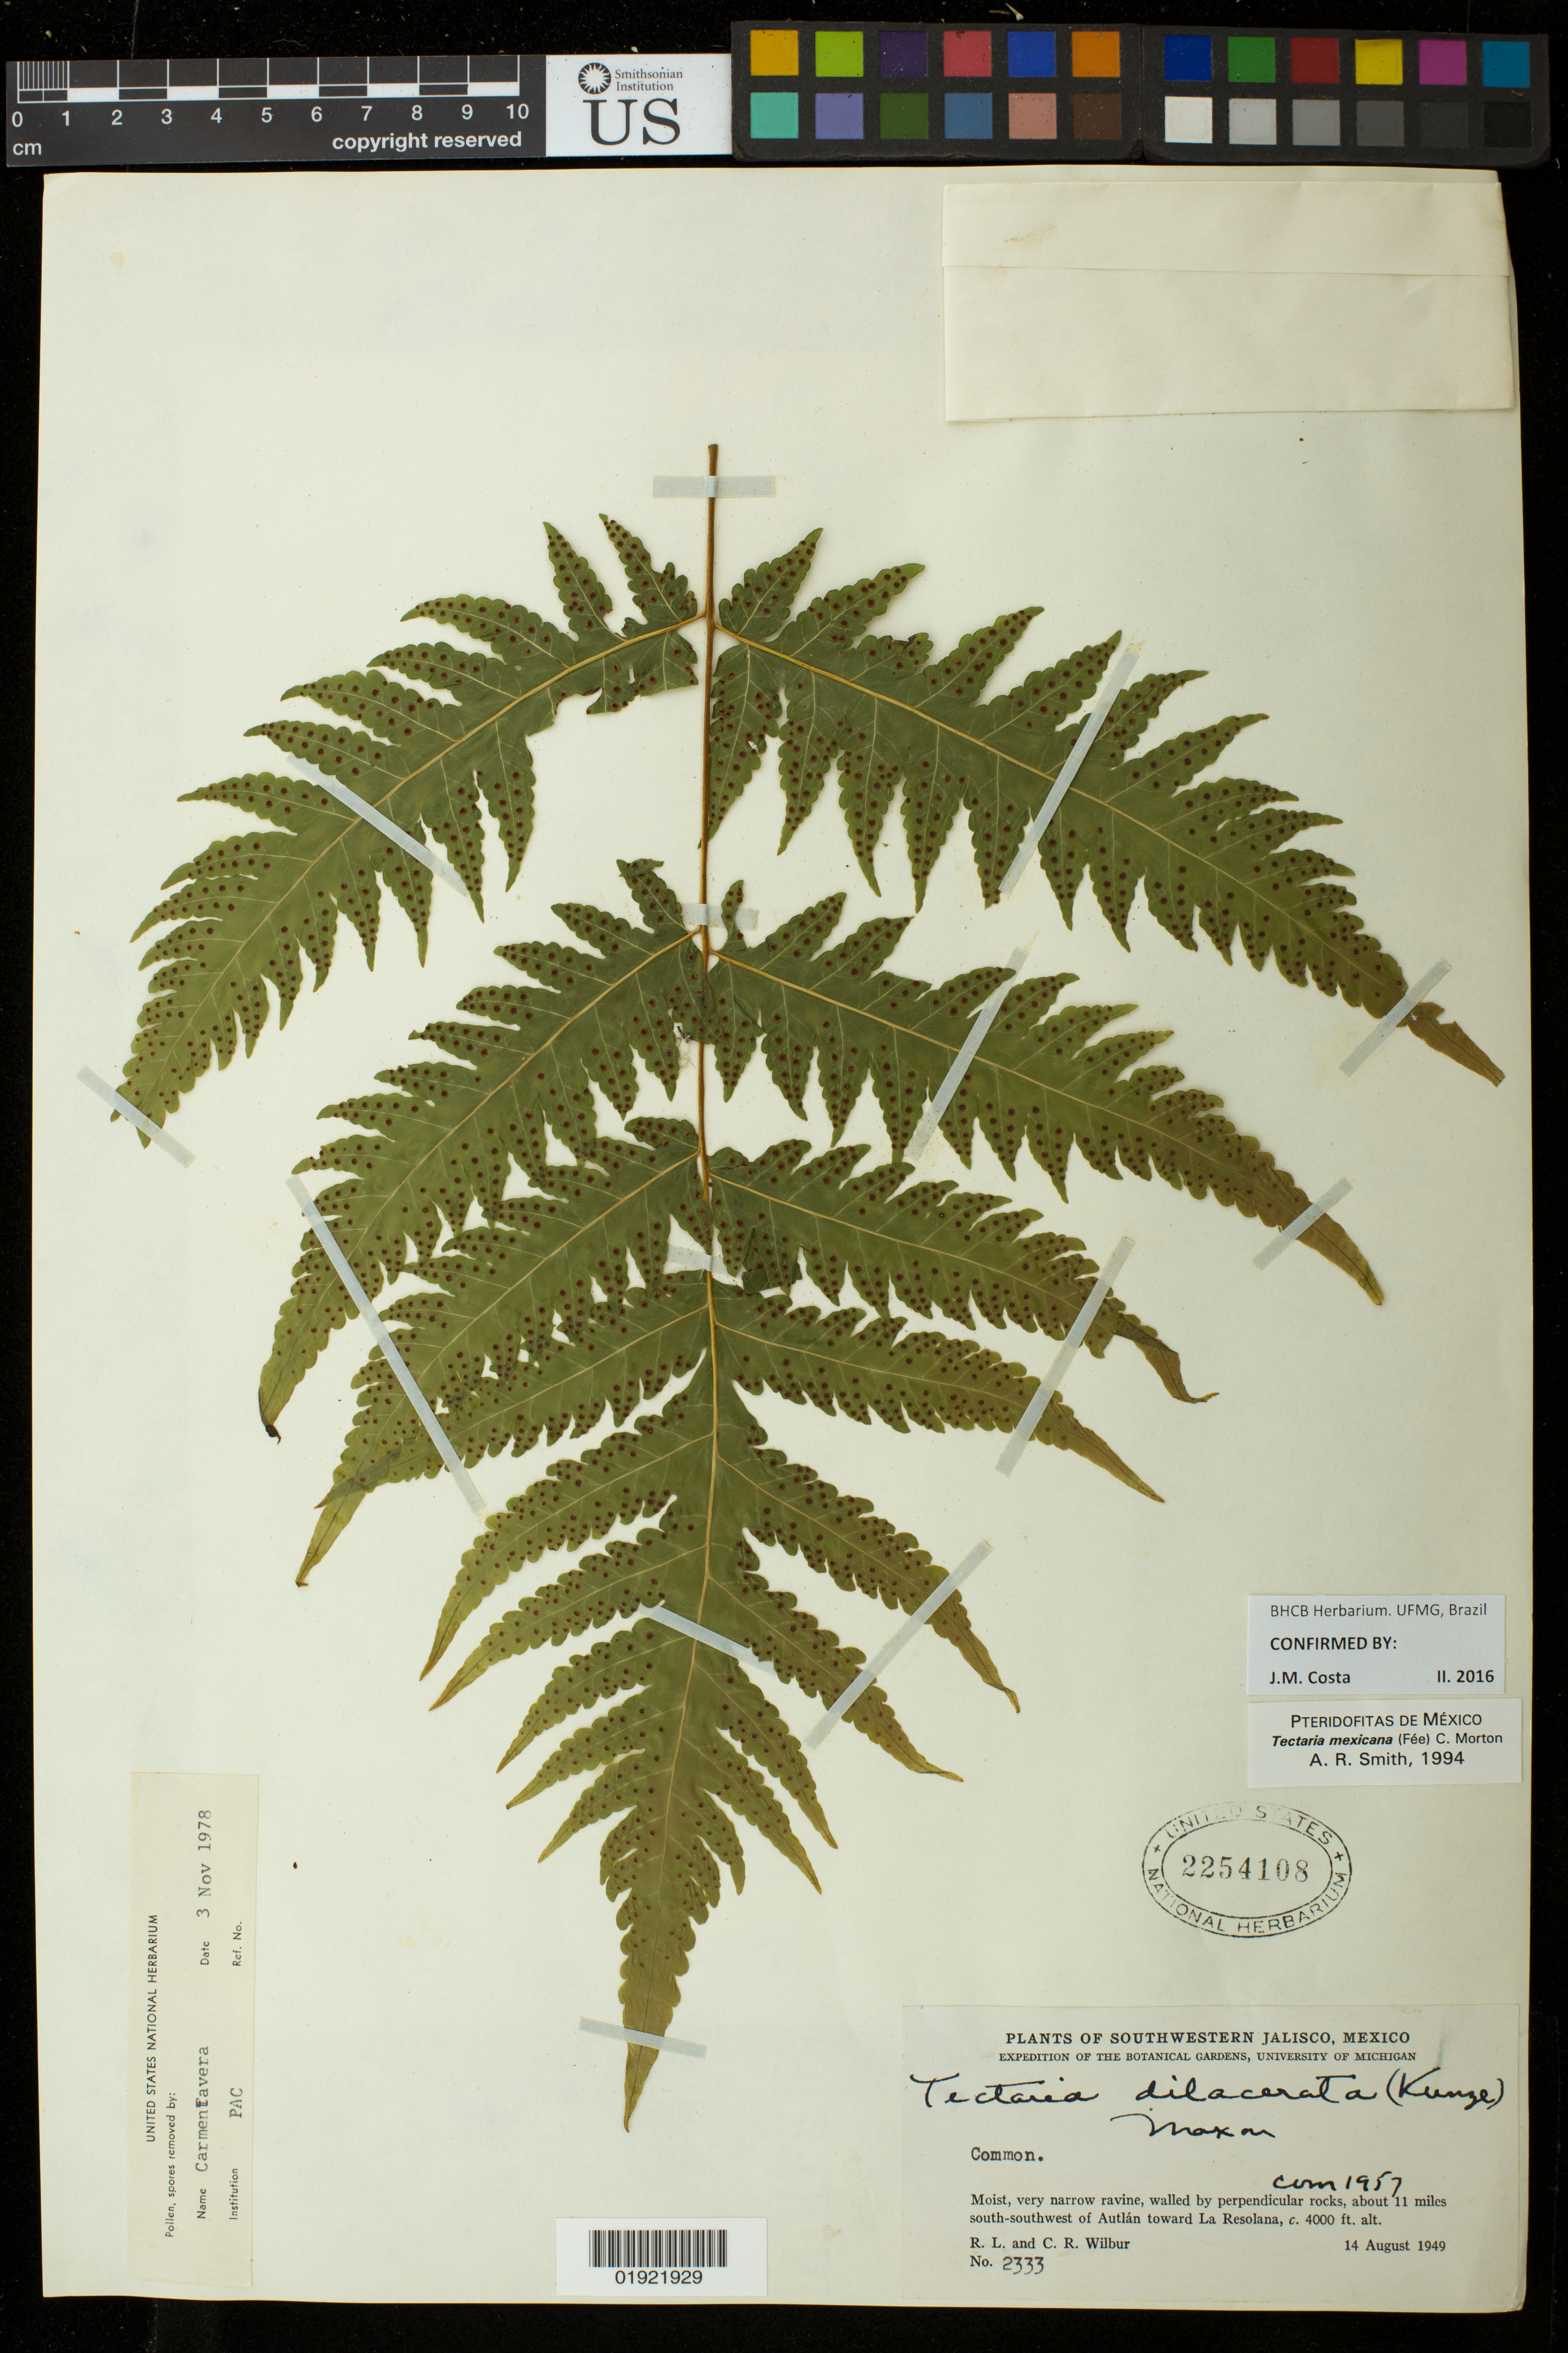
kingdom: Plantae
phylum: Tracheophyta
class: Polypodiopsida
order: Polypodiales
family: Tectariaceae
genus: Tectaria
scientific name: Tectaria mexicana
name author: (Fée) C.V. Morton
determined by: Costa, J. M.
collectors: R. L. Wilbur & C. Wilbur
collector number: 2333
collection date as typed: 14 August 1949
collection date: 1949-08-14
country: Mexico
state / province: Jalisco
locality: about 11 miles south-southwest of Autlan toward La Resolana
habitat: moist, very narrow ravine, walled by perpendicular rocks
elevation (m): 1219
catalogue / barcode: US 2254108